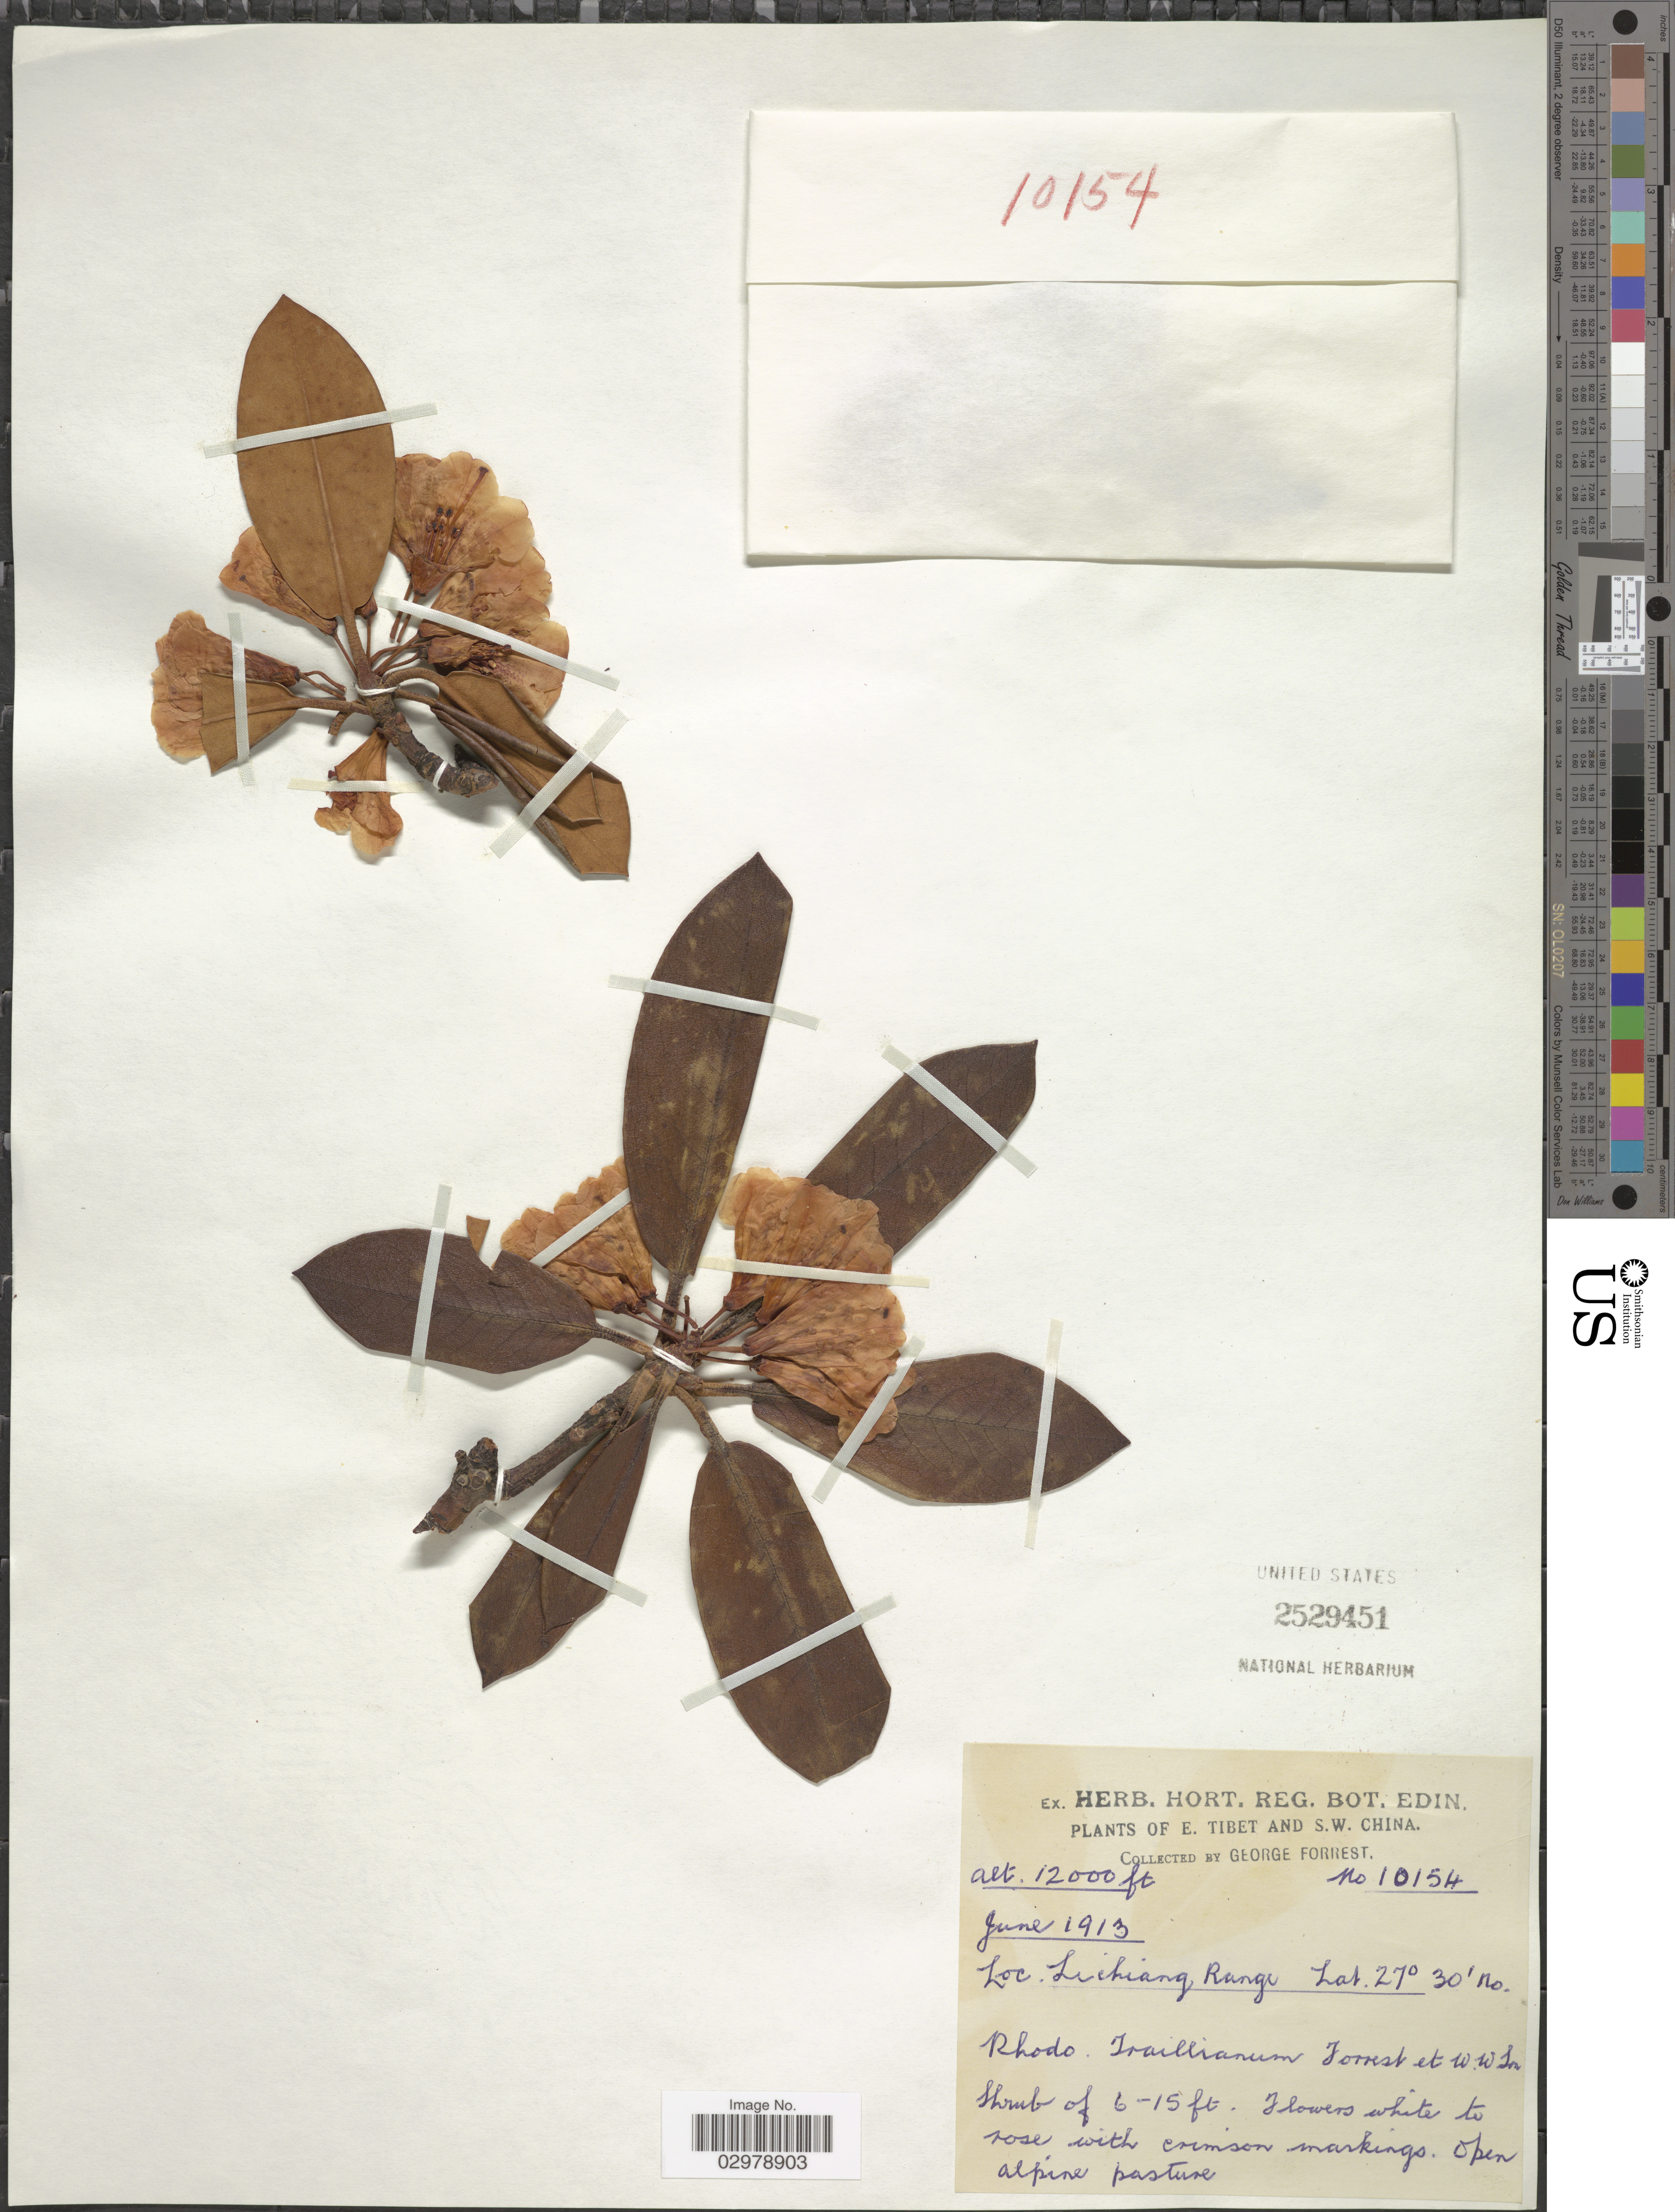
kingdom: Plantae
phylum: Tracheophyta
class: Magnoliopsida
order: Ericales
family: Ericaceae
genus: Rhododendron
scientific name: Rhododendron traillianum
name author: Forrest & W.W. Sm.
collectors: G. Forrest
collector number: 10154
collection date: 1913-06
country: China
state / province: Xizang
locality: E. Tibet and S.W. China. Lichiang Range.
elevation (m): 3658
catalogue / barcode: US 2529451